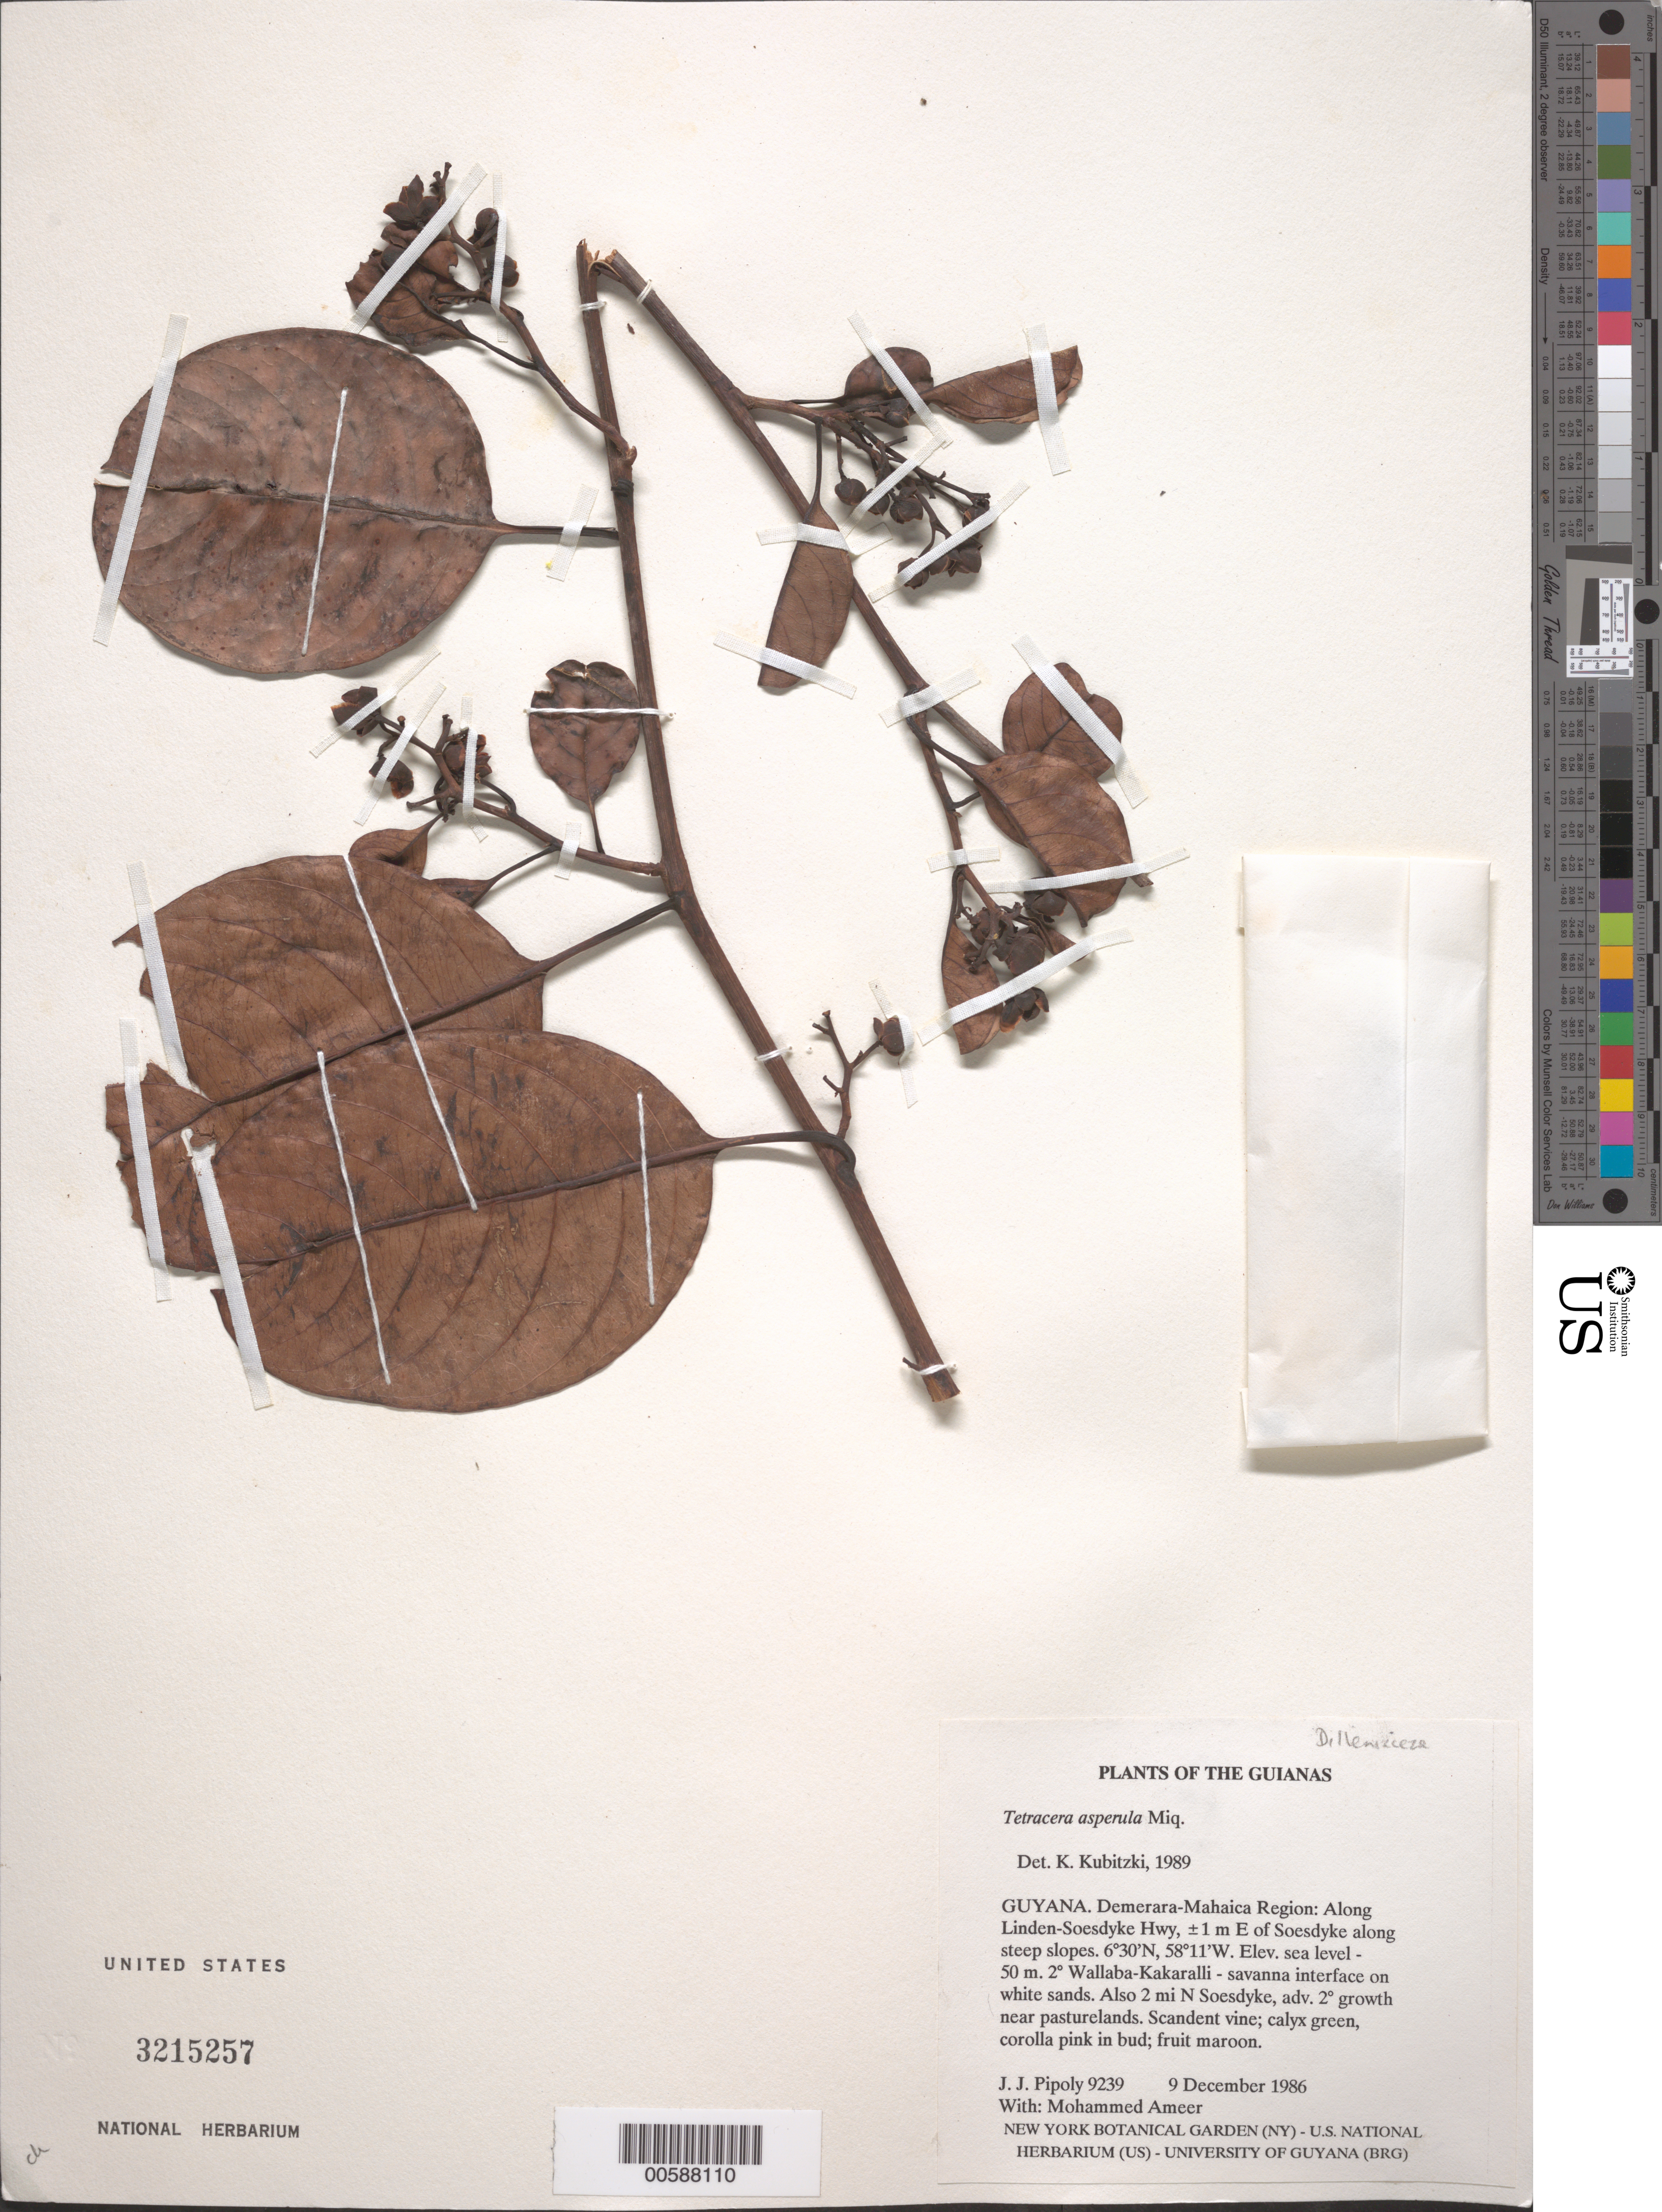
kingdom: Plantae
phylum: Tracheophyta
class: Magnoliopsida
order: Dilleniales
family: Dilleniaceae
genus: Tetracera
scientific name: Tetracera asperula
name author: Miq.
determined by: Kubitzki, Klaus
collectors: J. J. Pipoly & M. Ameer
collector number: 9239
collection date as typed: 9 December 1986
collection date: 1986-12-09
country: Guyana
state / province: Demerara-Mahaica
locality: Along Linden-Soesdyke Hwy, ±1 m E of Soesdyke along steep slopes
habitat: Secondary Wallaba-Kakaralli - savanna interface on white sands. Also 2 mi N Soesdyke, adv. secondary growth near pasturelands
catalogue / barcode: US 3215257